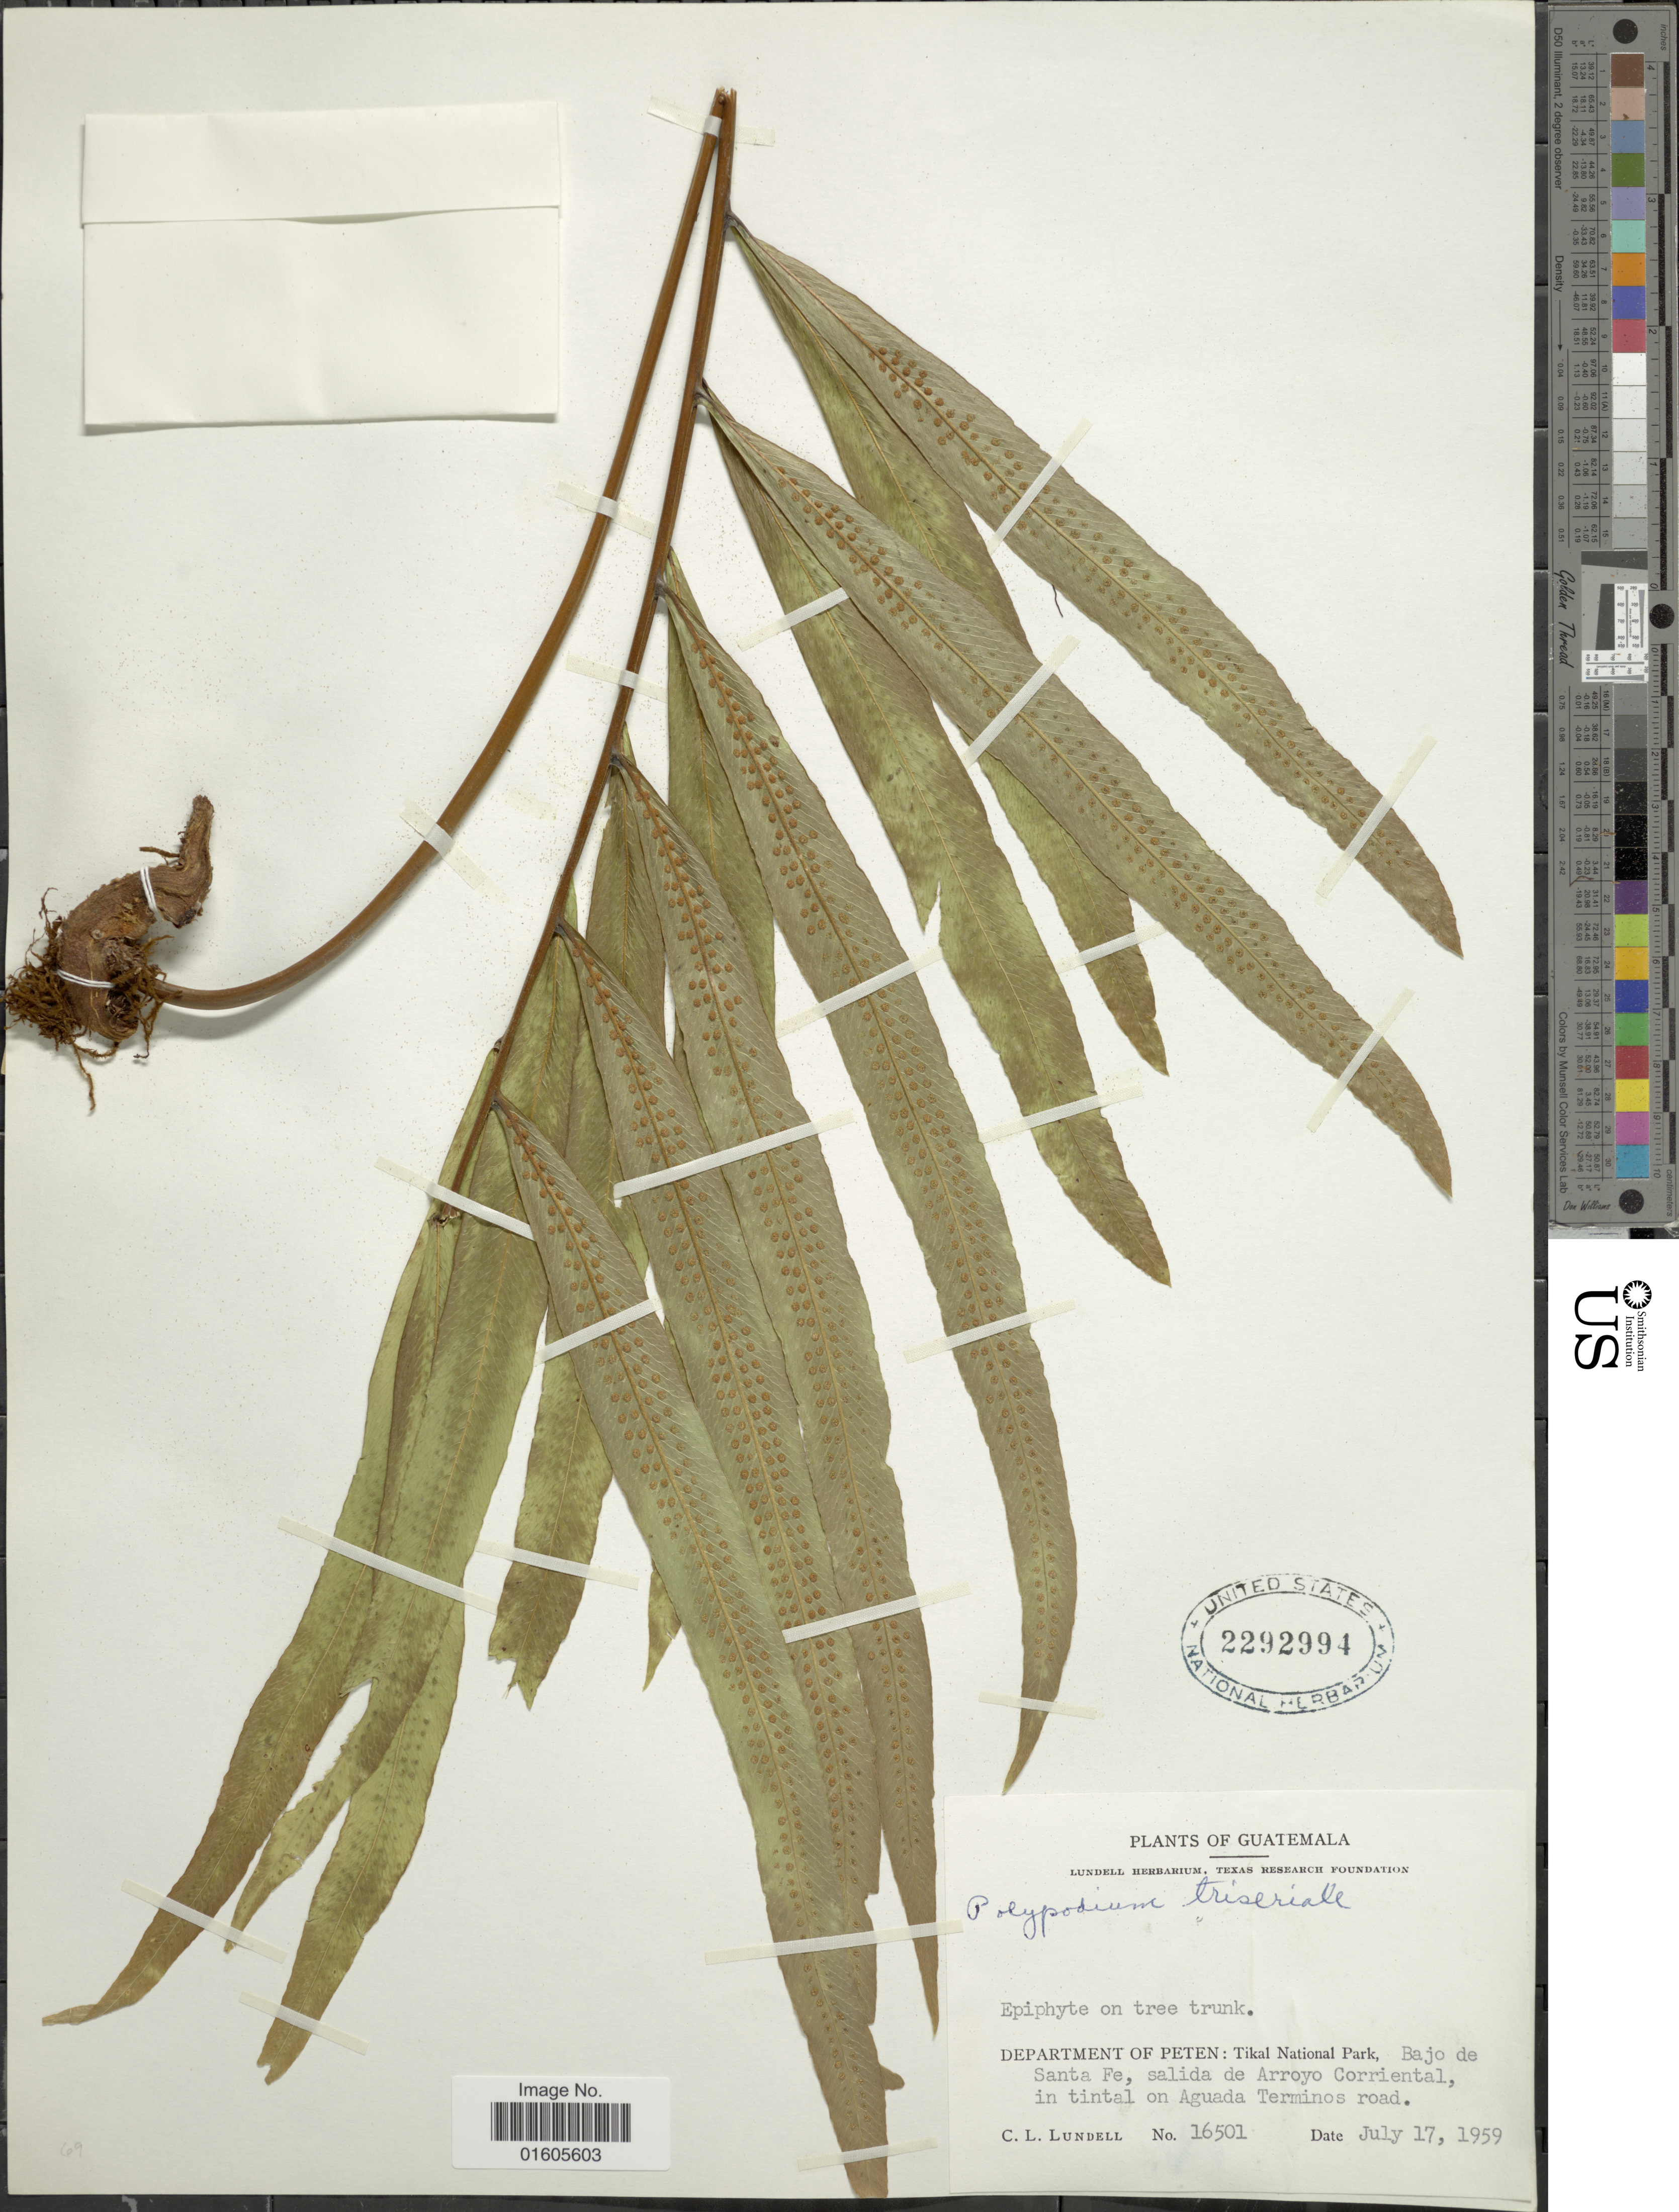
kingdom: Plantae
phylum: Tracheophyta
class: Polypodiopsida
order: Polypodiales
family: Polypodiaceae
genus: Serpocaulon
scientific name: Serpocaulon triseriale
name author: (Sw.) A.R. Sm.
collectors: C. L. Lundell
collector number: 16501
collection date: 1959-07-17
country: Guatemala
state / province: El Petén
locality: Department of Peten: Tikal National Park, Bajo de Santa Fe, salida de Arroyo Corriental, in tintal on Aguada Terminos road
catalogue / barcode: US 2292994